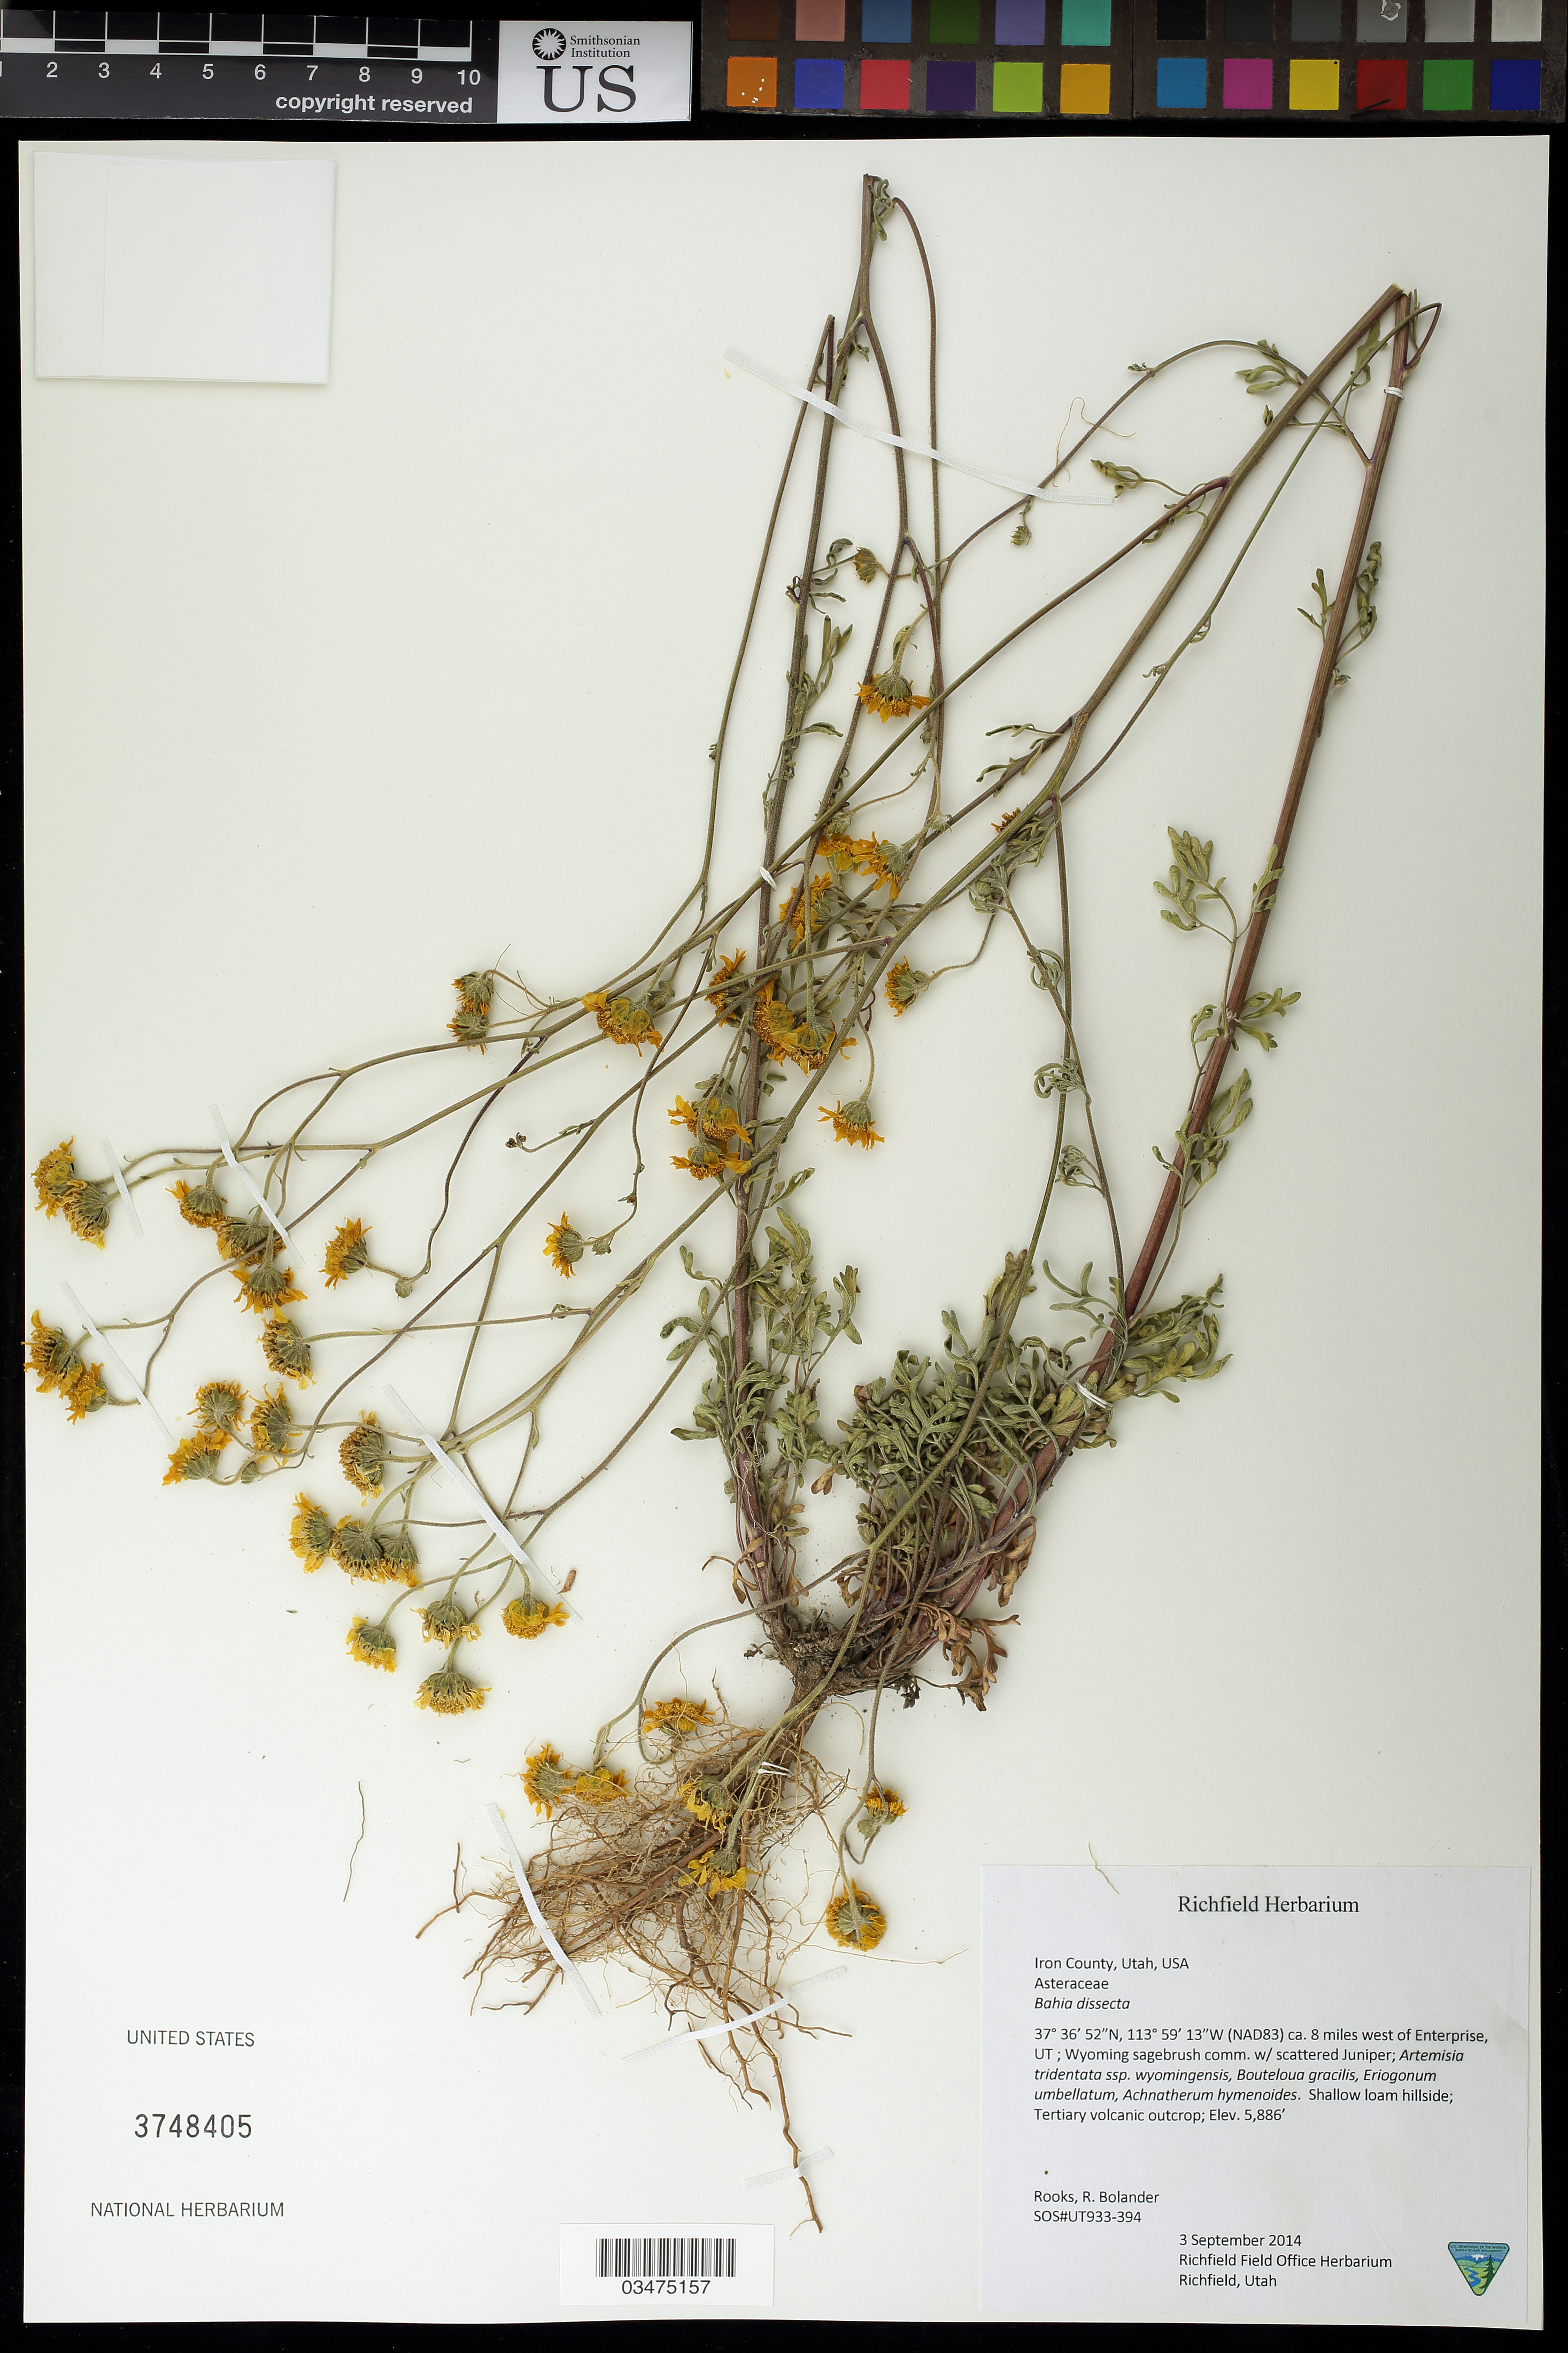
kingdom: Plantae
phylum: Tracheophyta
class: Magnoliopsida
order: Asterales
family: Asteraceae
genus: Bahia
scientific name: Bahia dissecta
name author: (A. Gray) Britton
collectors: -. Rooks & R. Bolander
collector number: UT933-394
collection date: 2014-09-03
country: United States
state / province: Utah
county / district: Iron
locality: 8 mi. W of Enterprise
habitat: Wyoming sagebrush community with scattered Juniper. Tertiary volcanic outcrop. Shallow loam hillside.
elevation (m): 1794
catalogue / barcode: US 3748405